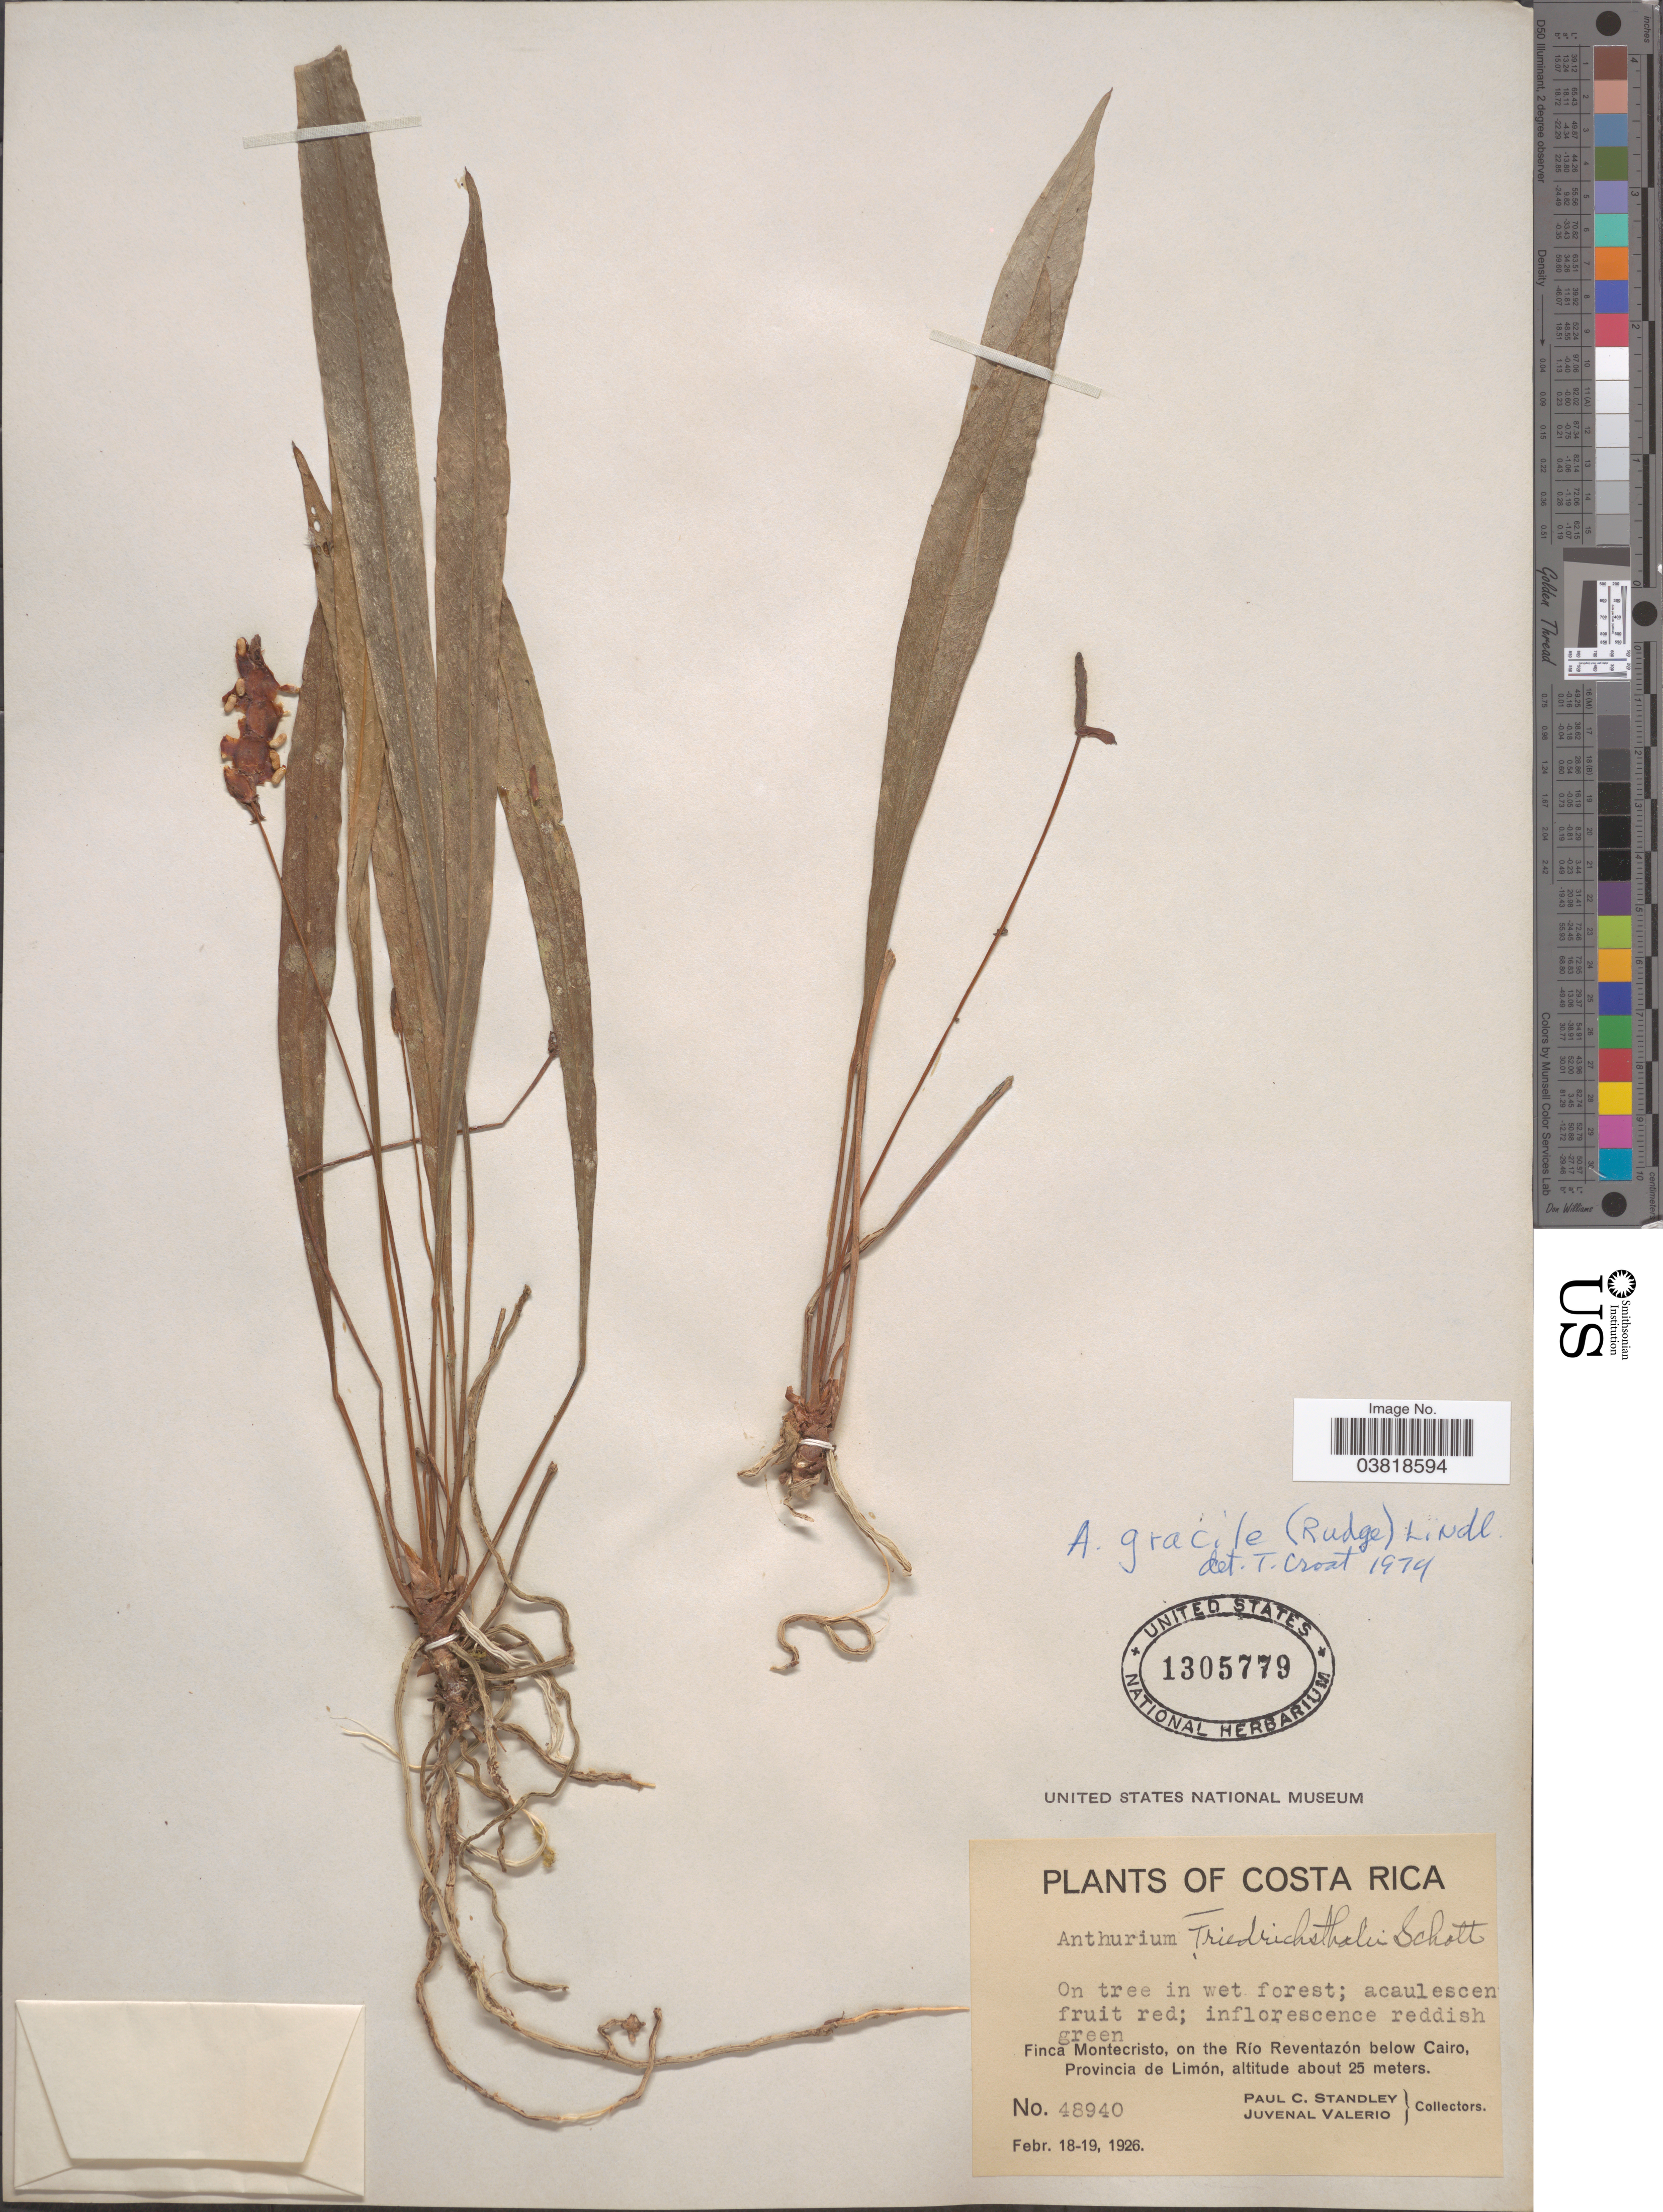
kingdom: Plantae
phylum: Tracheophyta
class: Liliopsida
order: Alismatales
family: Araceae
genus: Anthurium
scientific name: Anthurium gracile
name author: (Rudge) Schott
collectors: P. C. Standley & J. Valerio R.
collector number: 48940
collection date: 1926-02-18/1926-02-19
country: Costa Rica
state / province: Limón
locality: Finca Montecristo, on the Río Reventazón below Cairo.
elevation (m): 25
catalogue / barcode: US 1305779